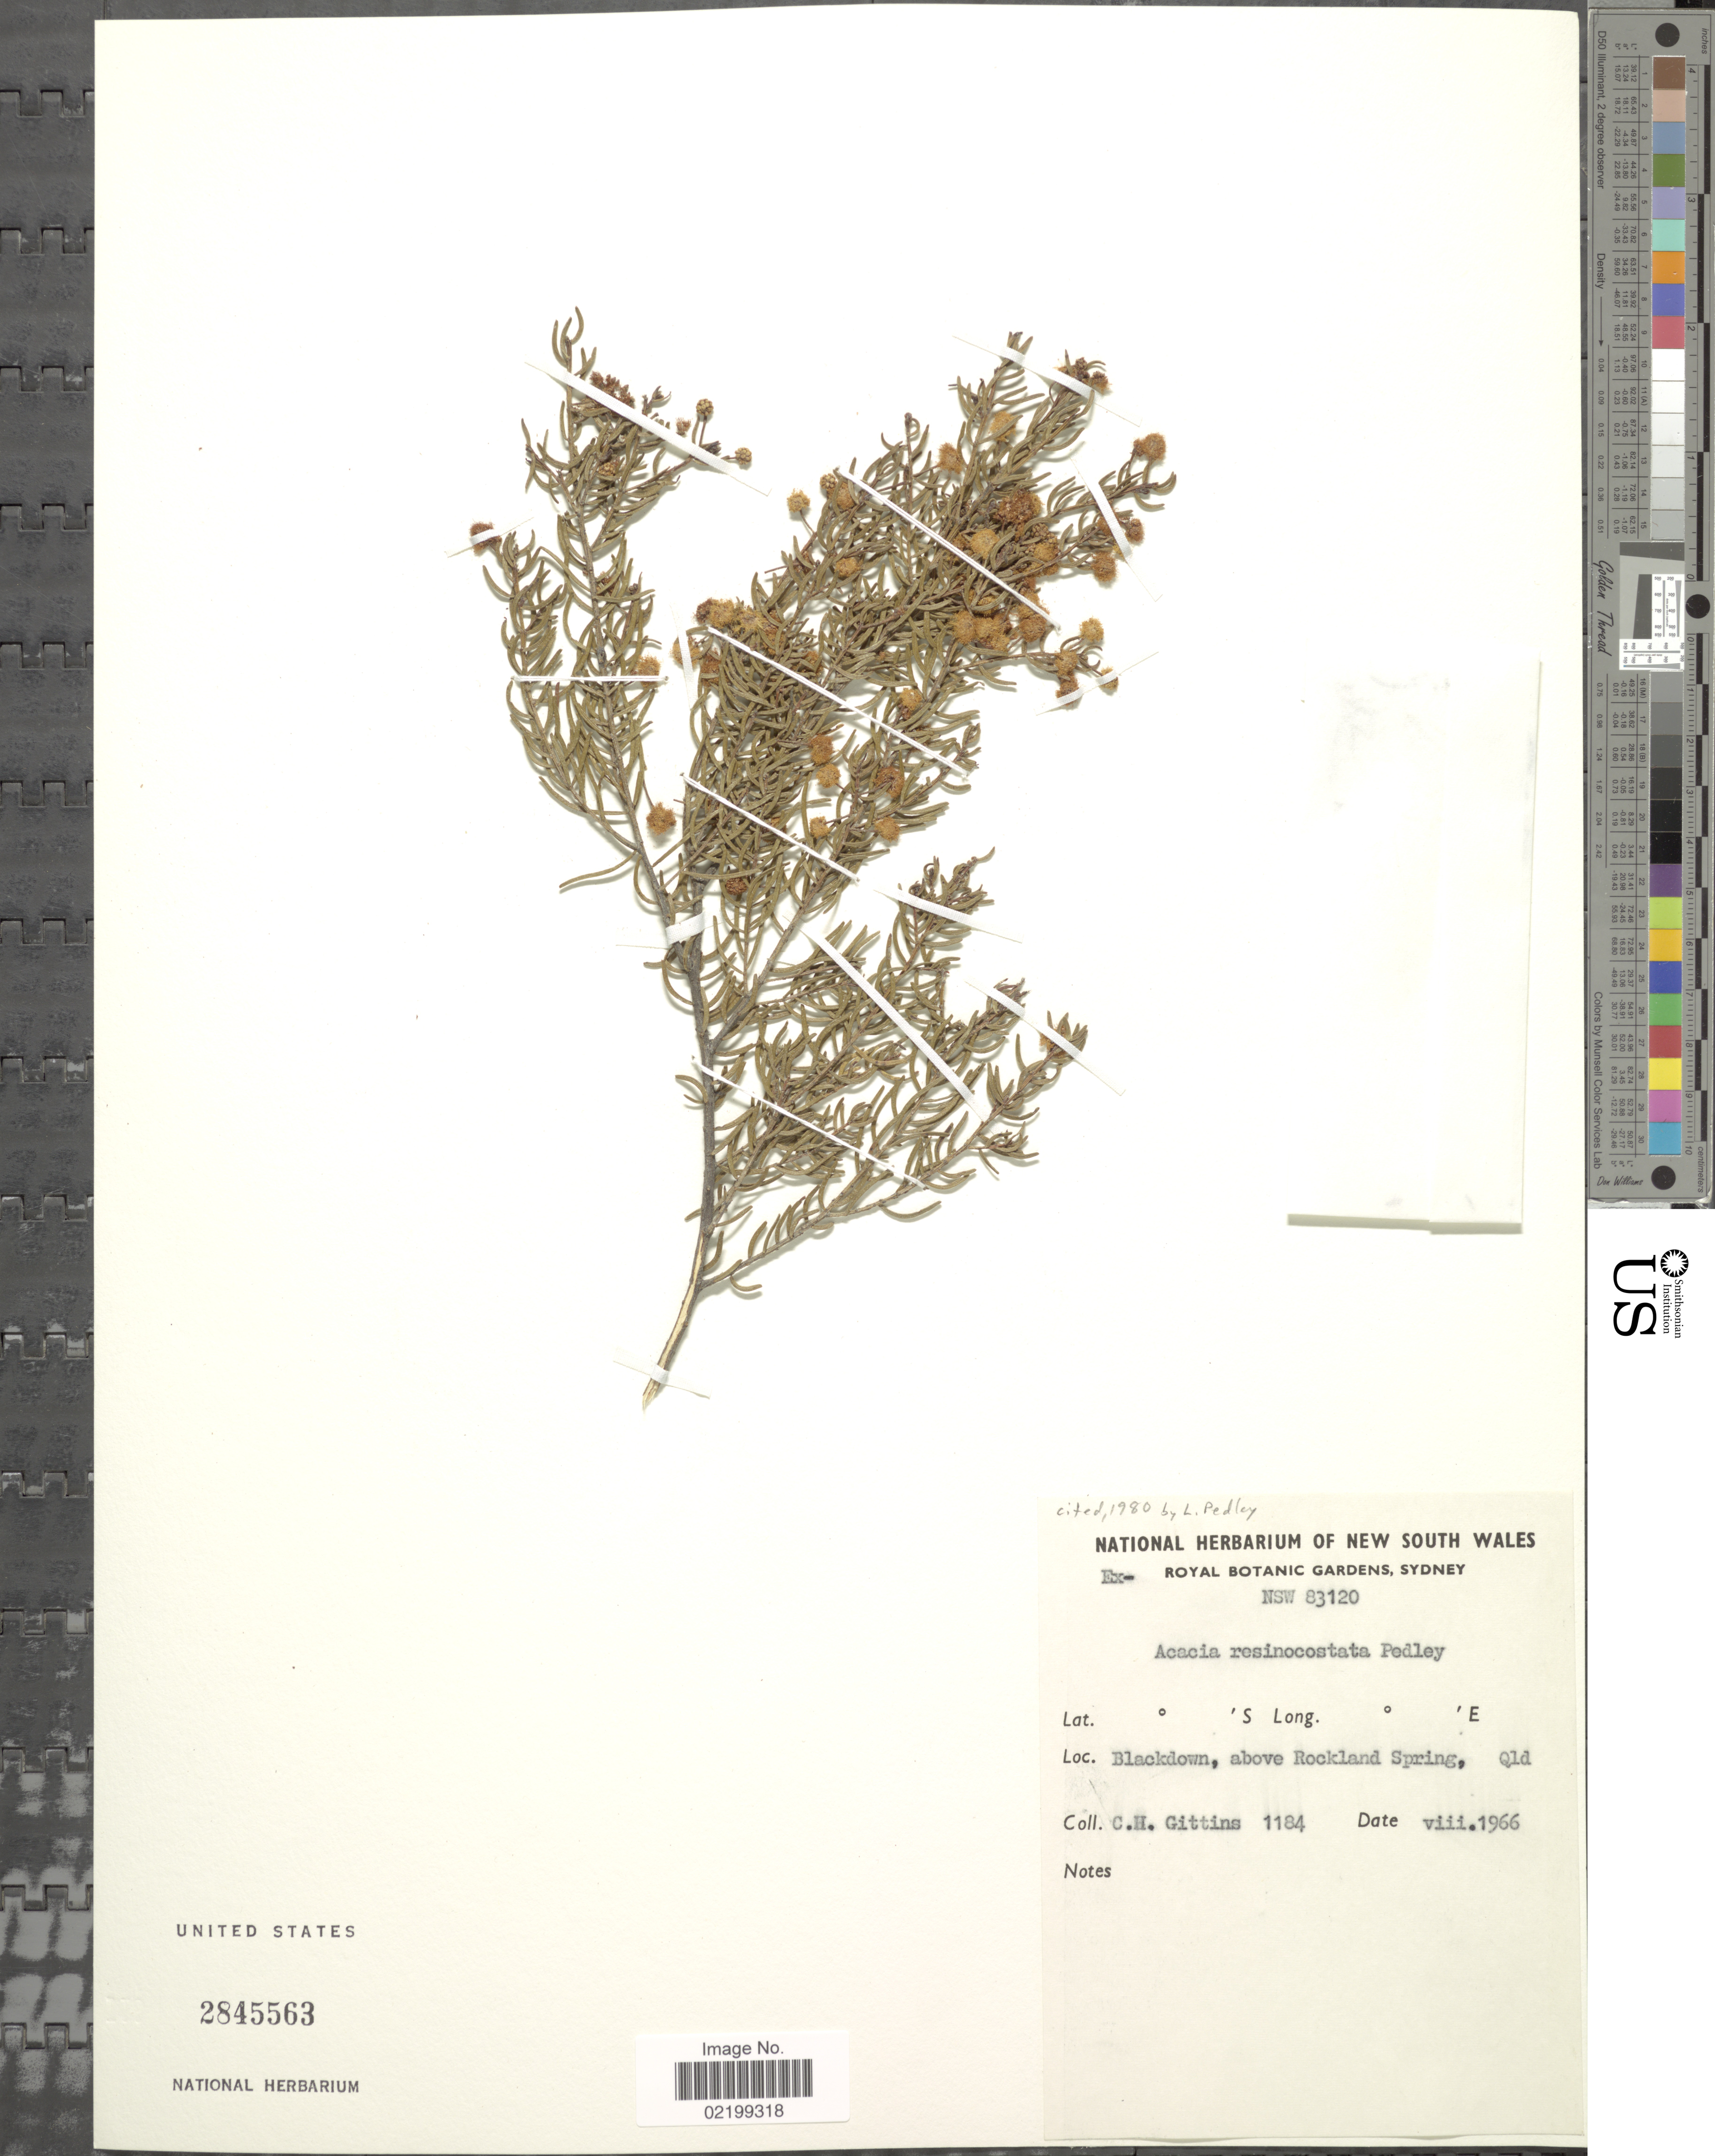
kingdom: Plantae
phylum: Tracheophyta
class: Magnoliopsida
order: Fabales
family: Fabaceae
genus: Acacia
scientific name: Acacia resinocostata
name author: Pedley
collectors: C. Gittins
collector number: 1184/83120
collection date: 1966-08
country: Australia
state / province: Queensland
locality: Blackdown, above Rockland Spring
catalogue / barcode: US 2845563